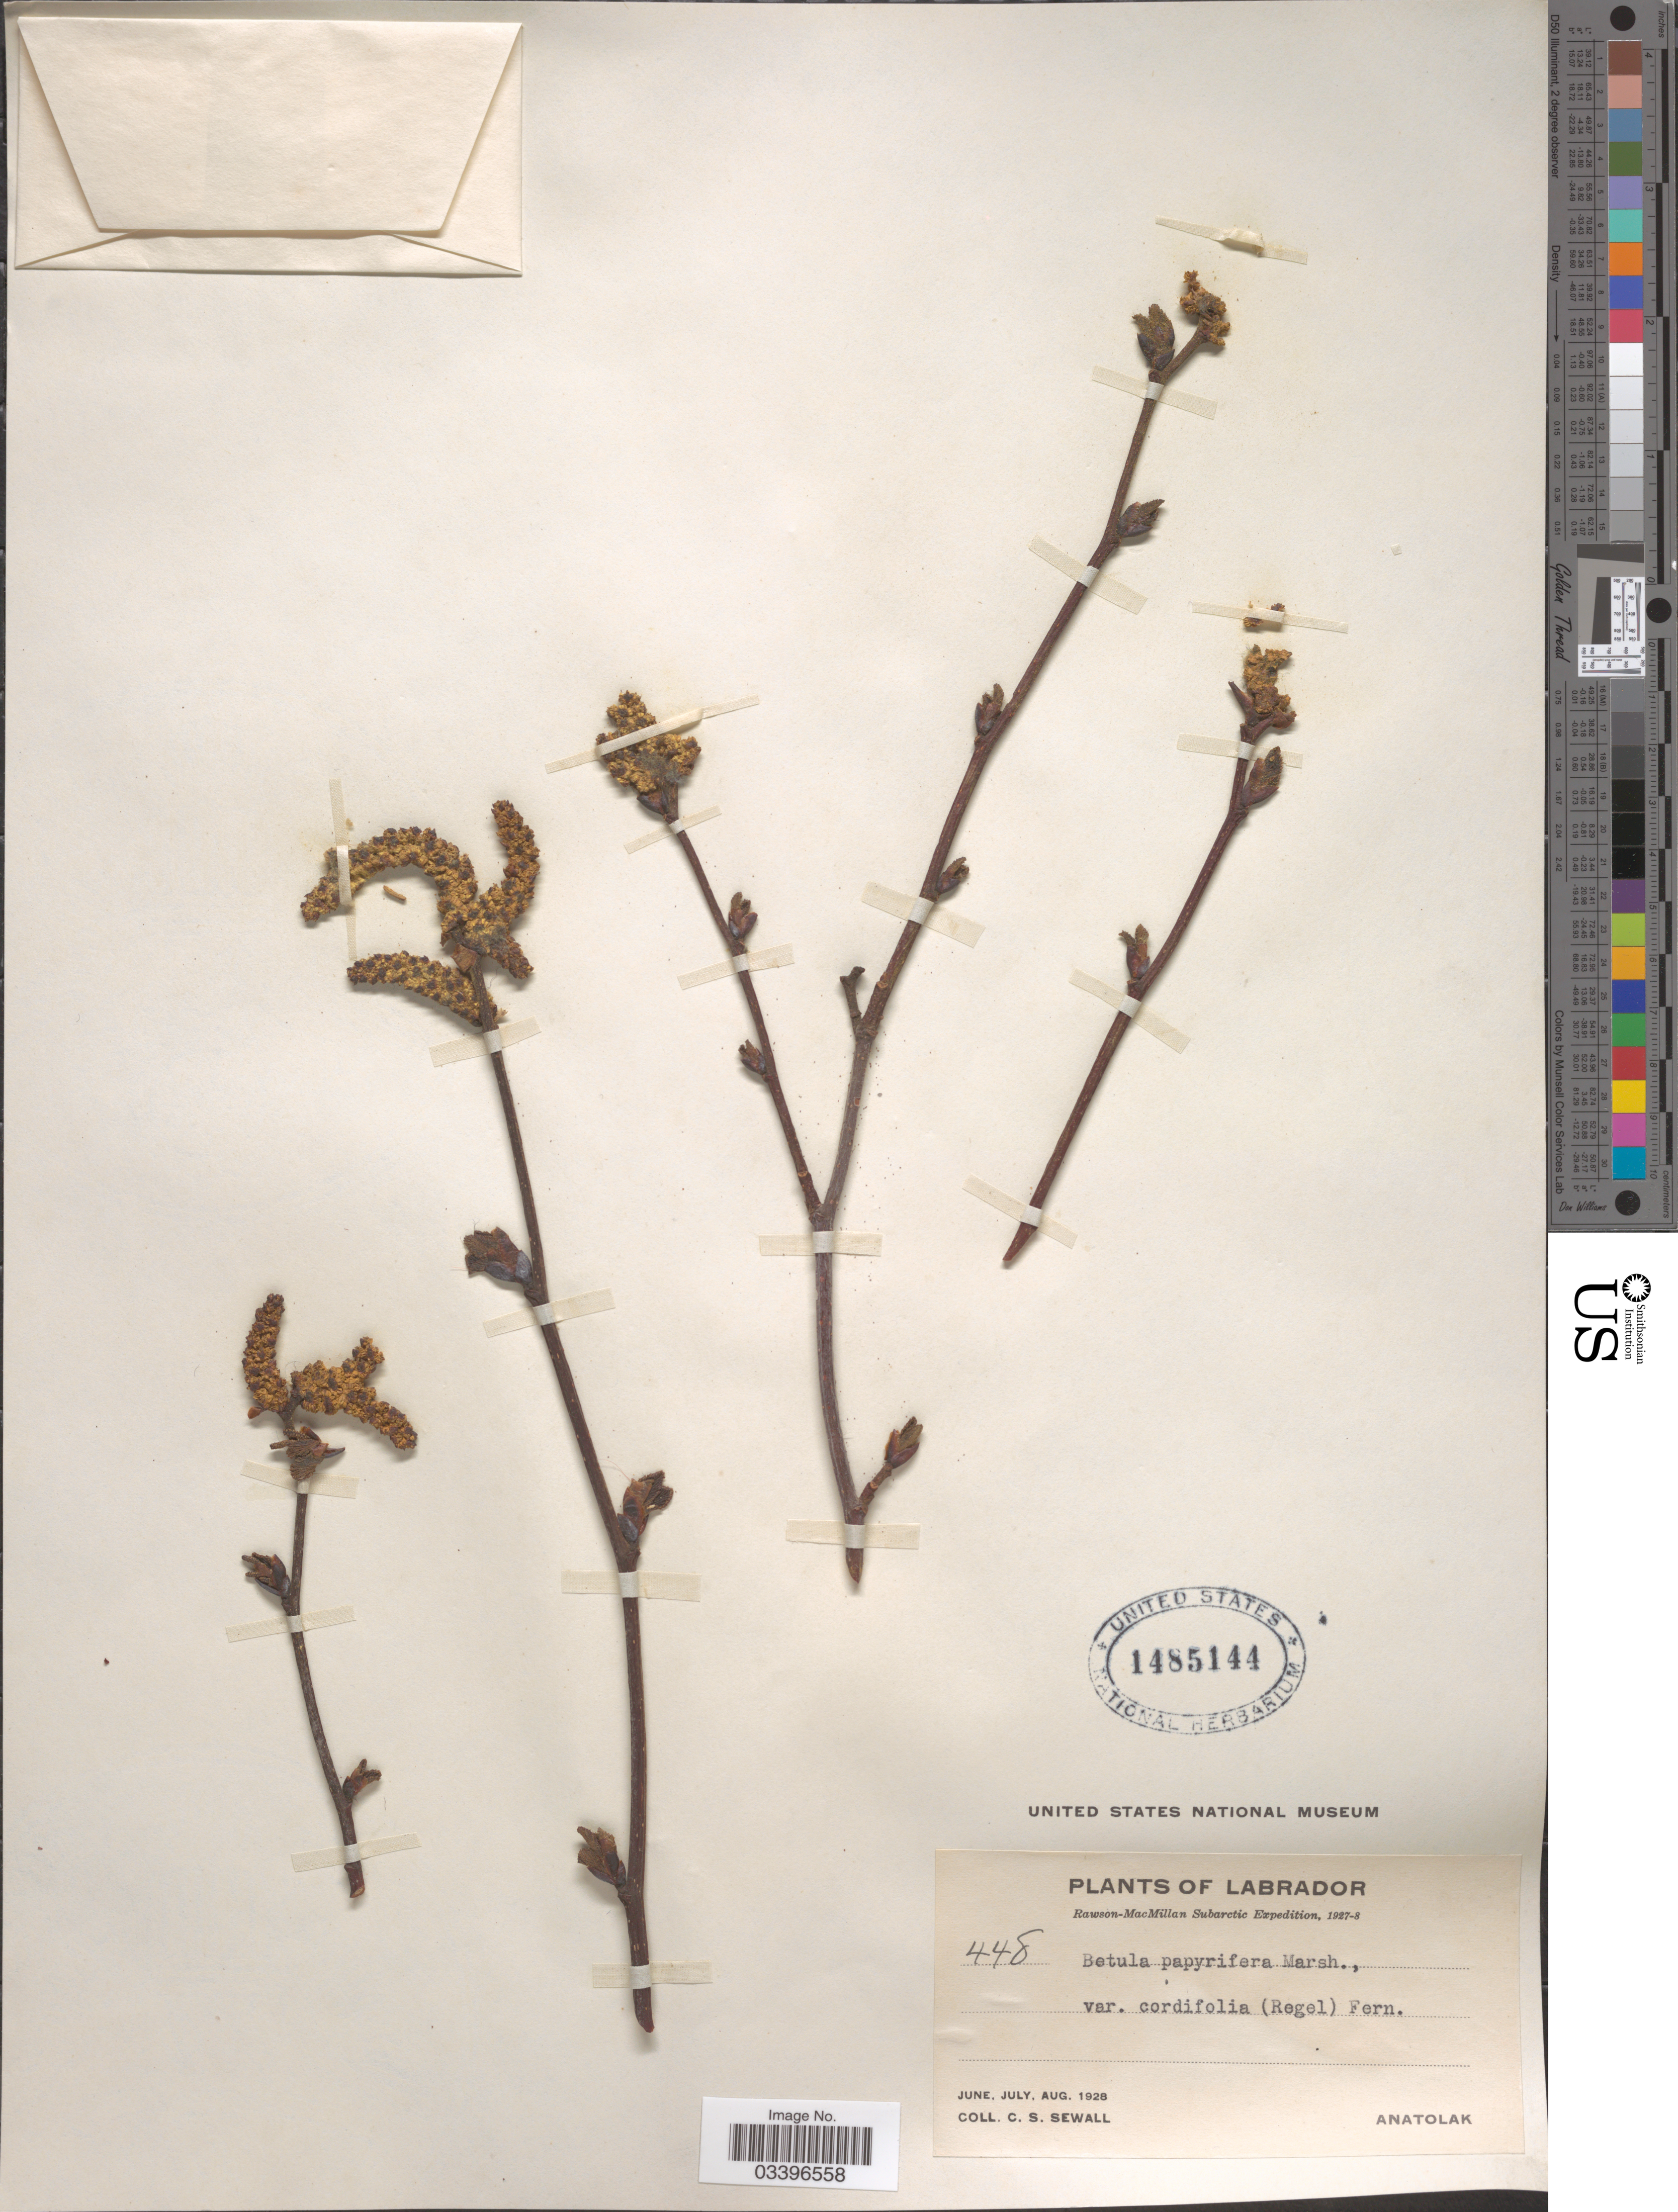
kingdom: Plantae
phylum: Tracheophyta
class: Magnoliopsida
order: Fagales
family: Betulaceae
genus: Betula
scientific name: Betula papyrifera var. cordifolia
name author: (Regel) Regel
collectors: C. Sewall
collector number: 448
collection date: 1928-06/1928-08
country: Canada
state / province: Newfoundland and Labrador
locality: Labrador. Anatolak.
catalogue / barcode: US 1485144